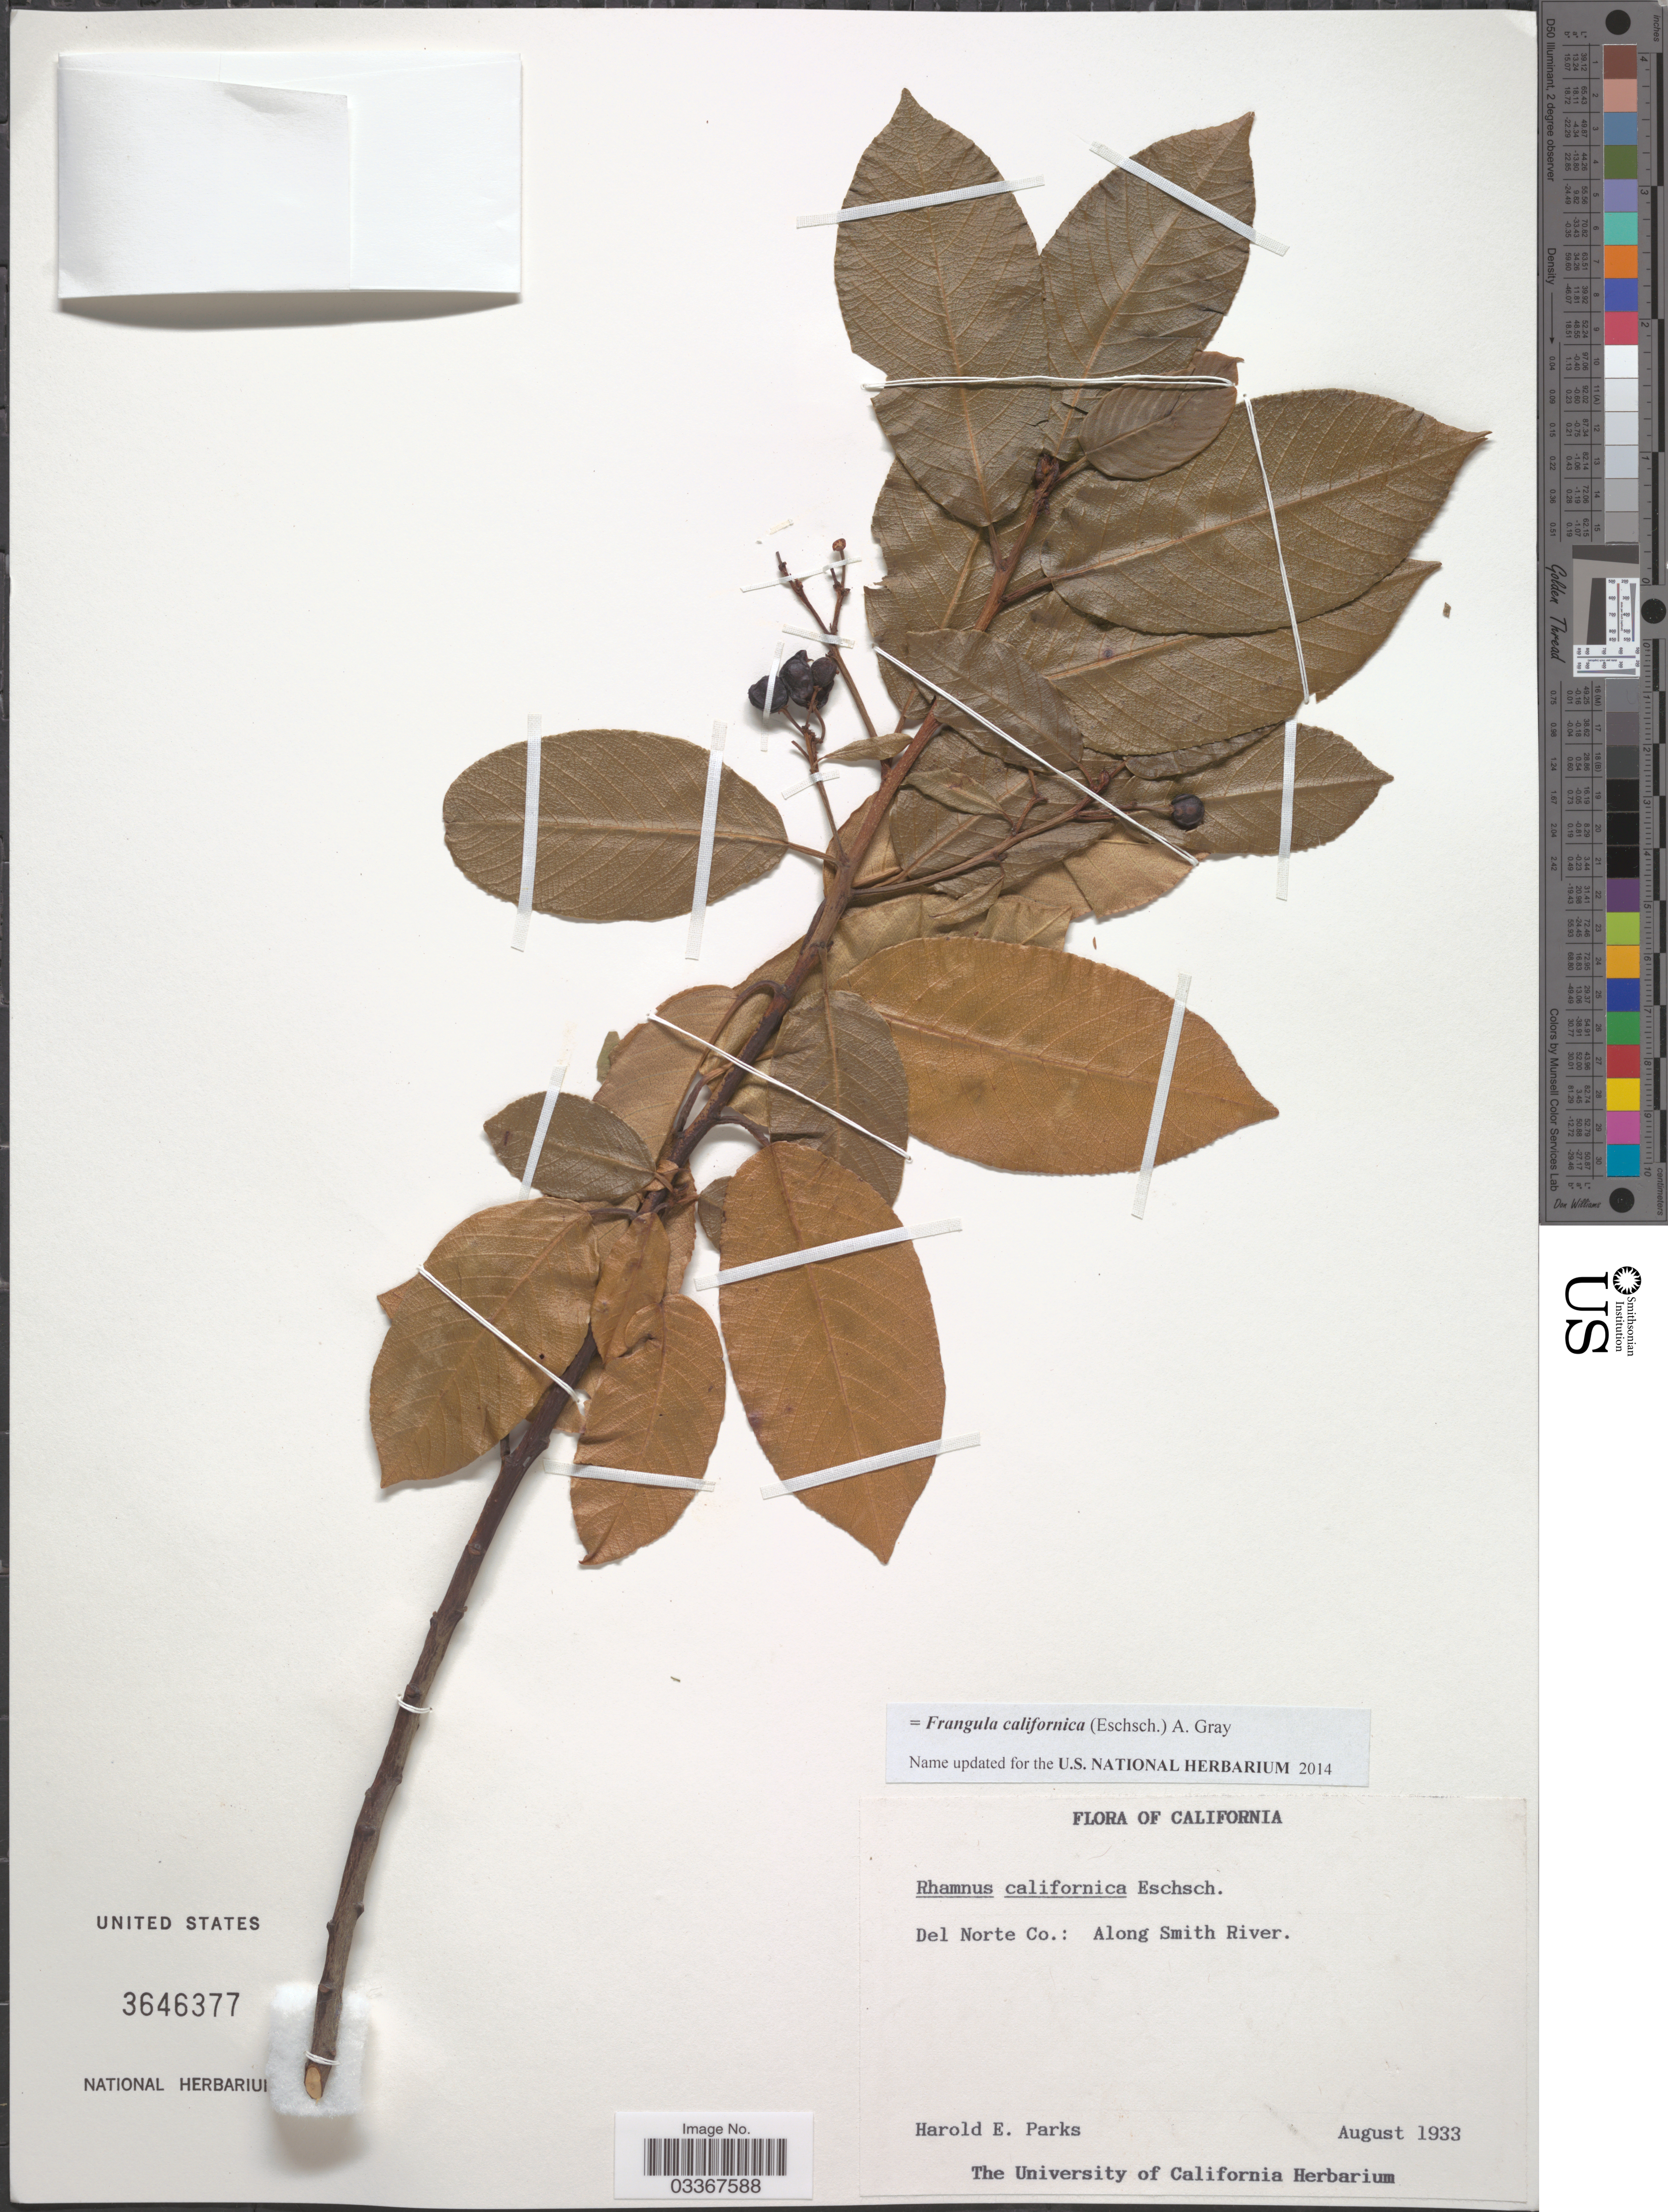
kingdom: Plantae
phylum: Tracheophyta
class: Magnoliopsida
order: Rosales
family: Rhamnaceae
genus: Frangula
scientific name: Frangula californica subsp. occidentalis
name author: (Howell) Kartesz & Gandhi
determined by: Strong, Mark T., (BOT), Smithsonian Institution - National Museum of Natural History (UNITED STATES)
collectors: H. E. Parks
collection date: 1933-08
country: United States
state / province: California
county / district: Del Norte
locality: Del Norte Co.: Along Smith River.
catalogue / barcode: US 3646377